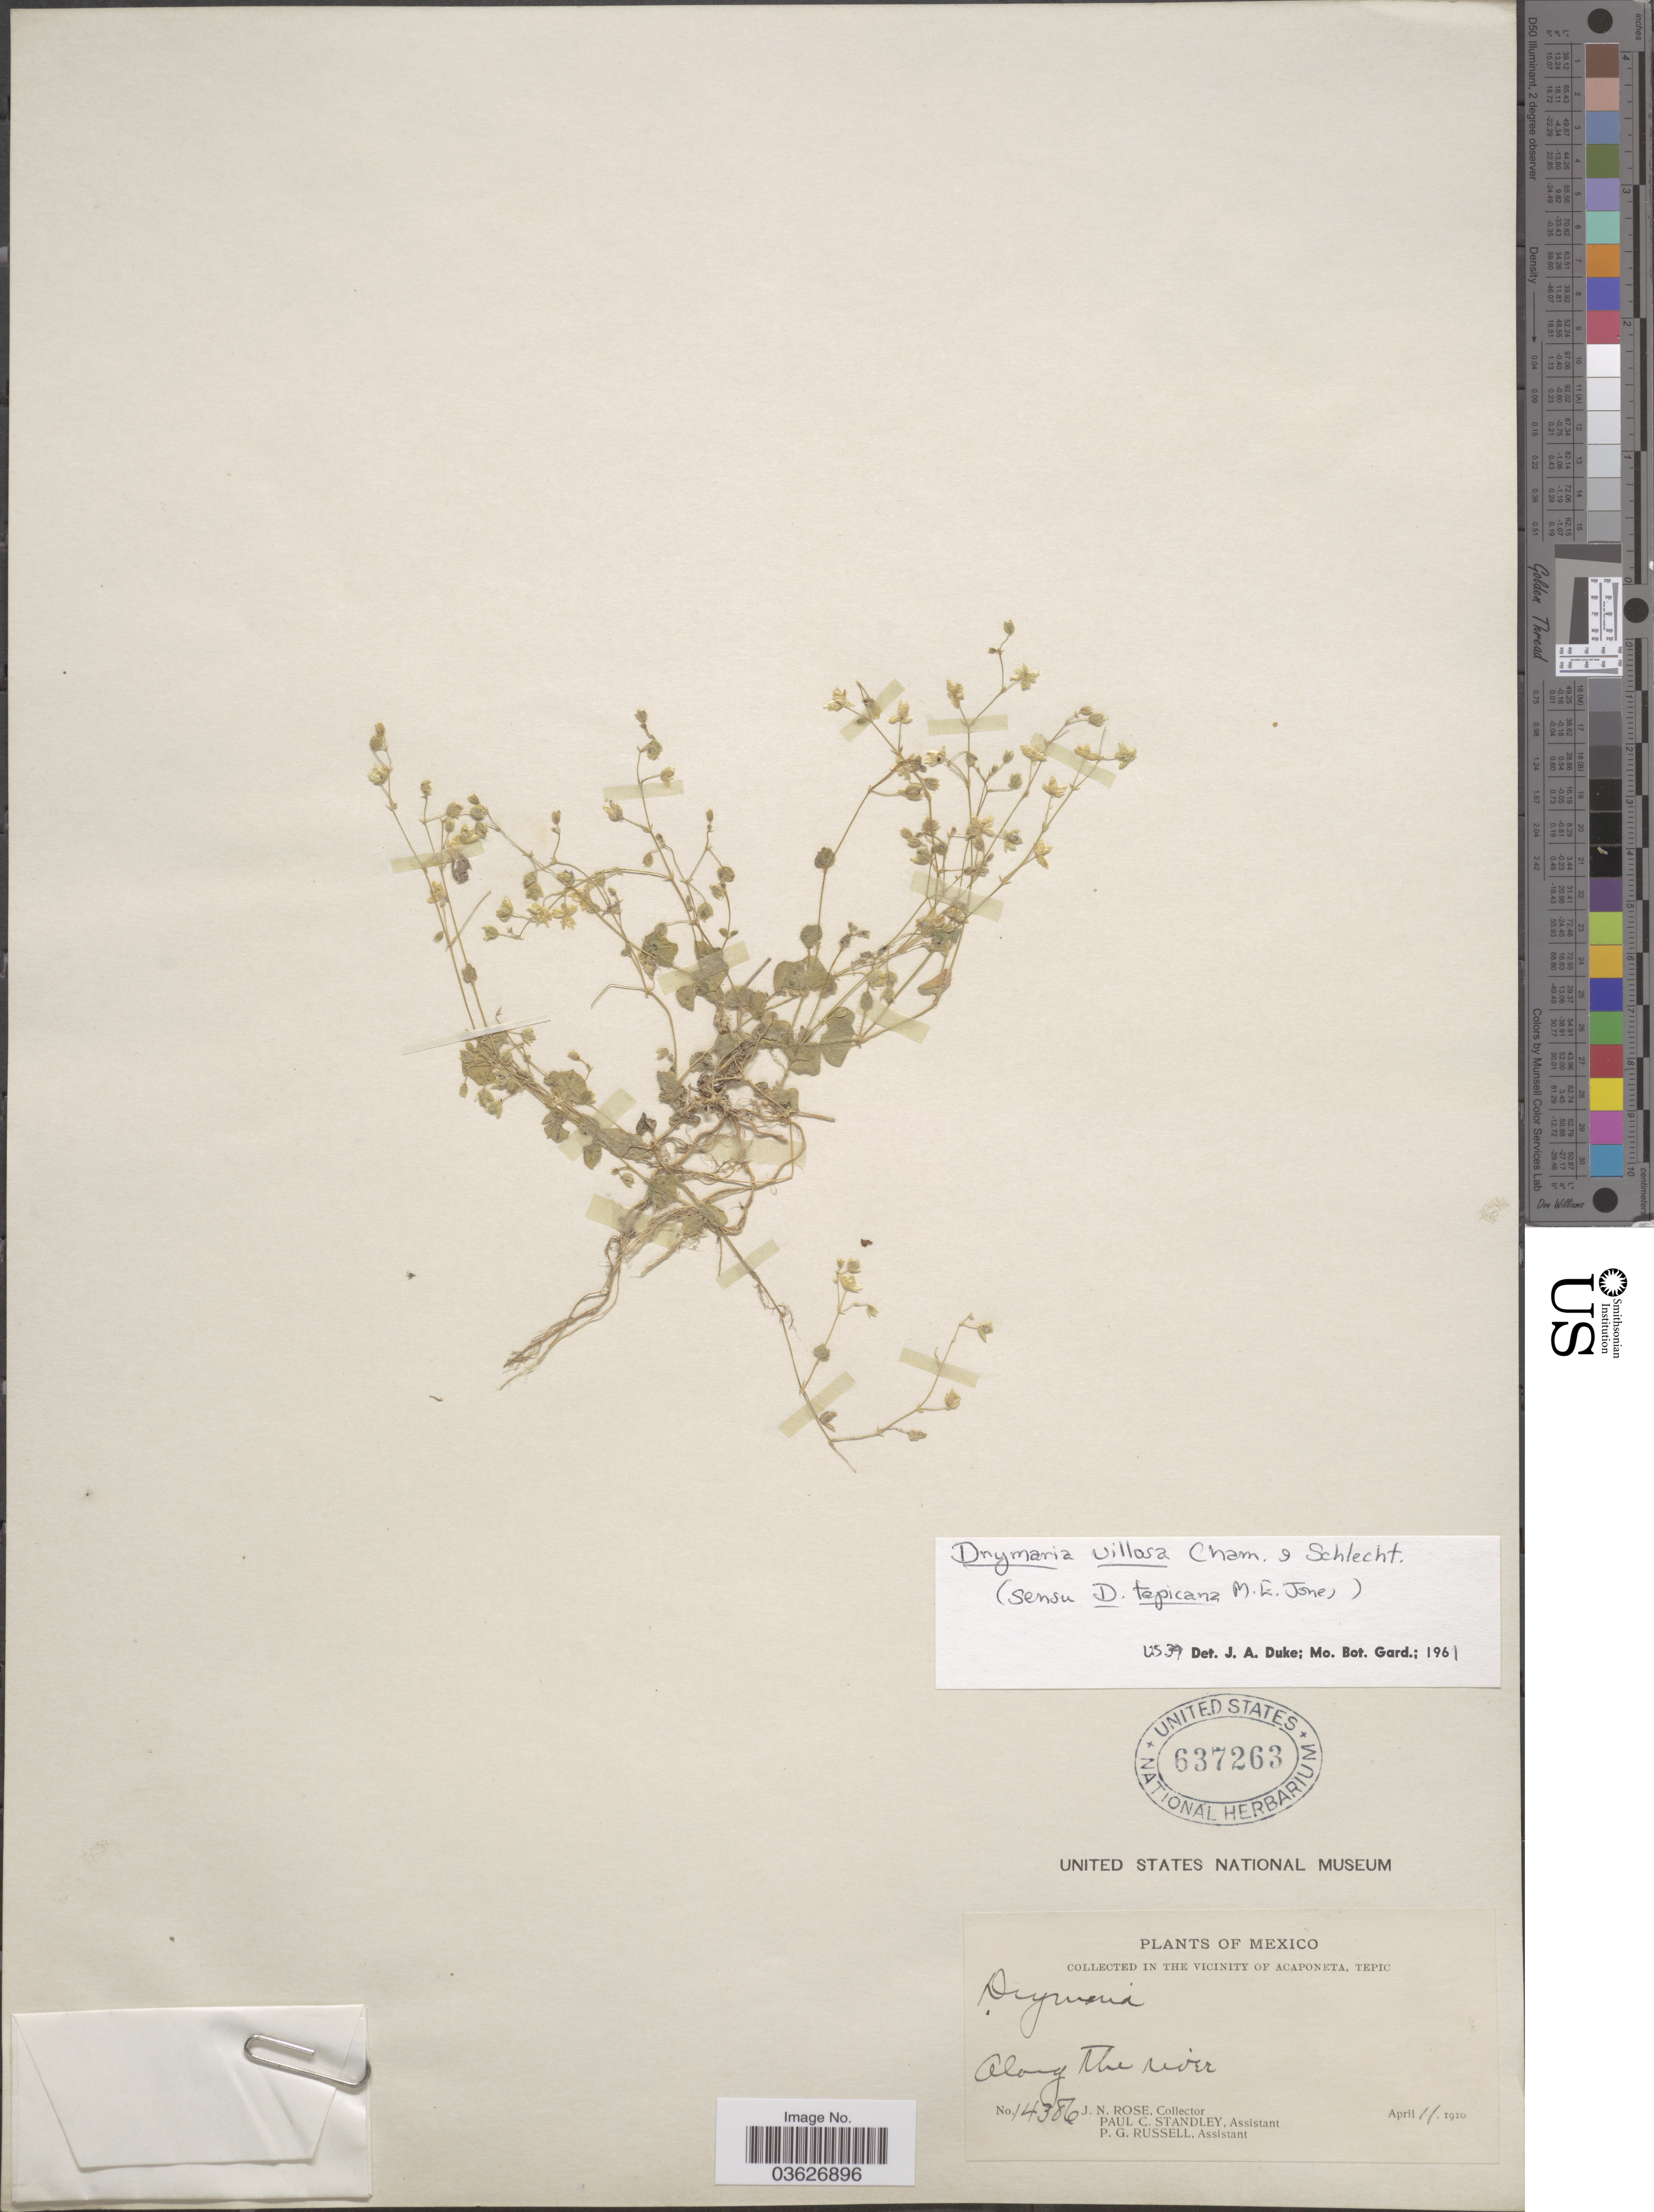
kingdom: Plantae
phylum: Tracheophyta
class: Magnoliopsida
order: Caryophyllales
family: Caryophyllaceae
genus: Drymaria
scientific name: Drymaria villosa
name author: Cham. & Schltdl.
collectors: J. N. Rose, P. C. Standley & P. G. Russell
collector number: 14386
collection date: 1910-04-11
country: Mexico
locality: In the Vicinity of Acaponeta, Tepic. Along the river.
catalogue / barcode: US 637263